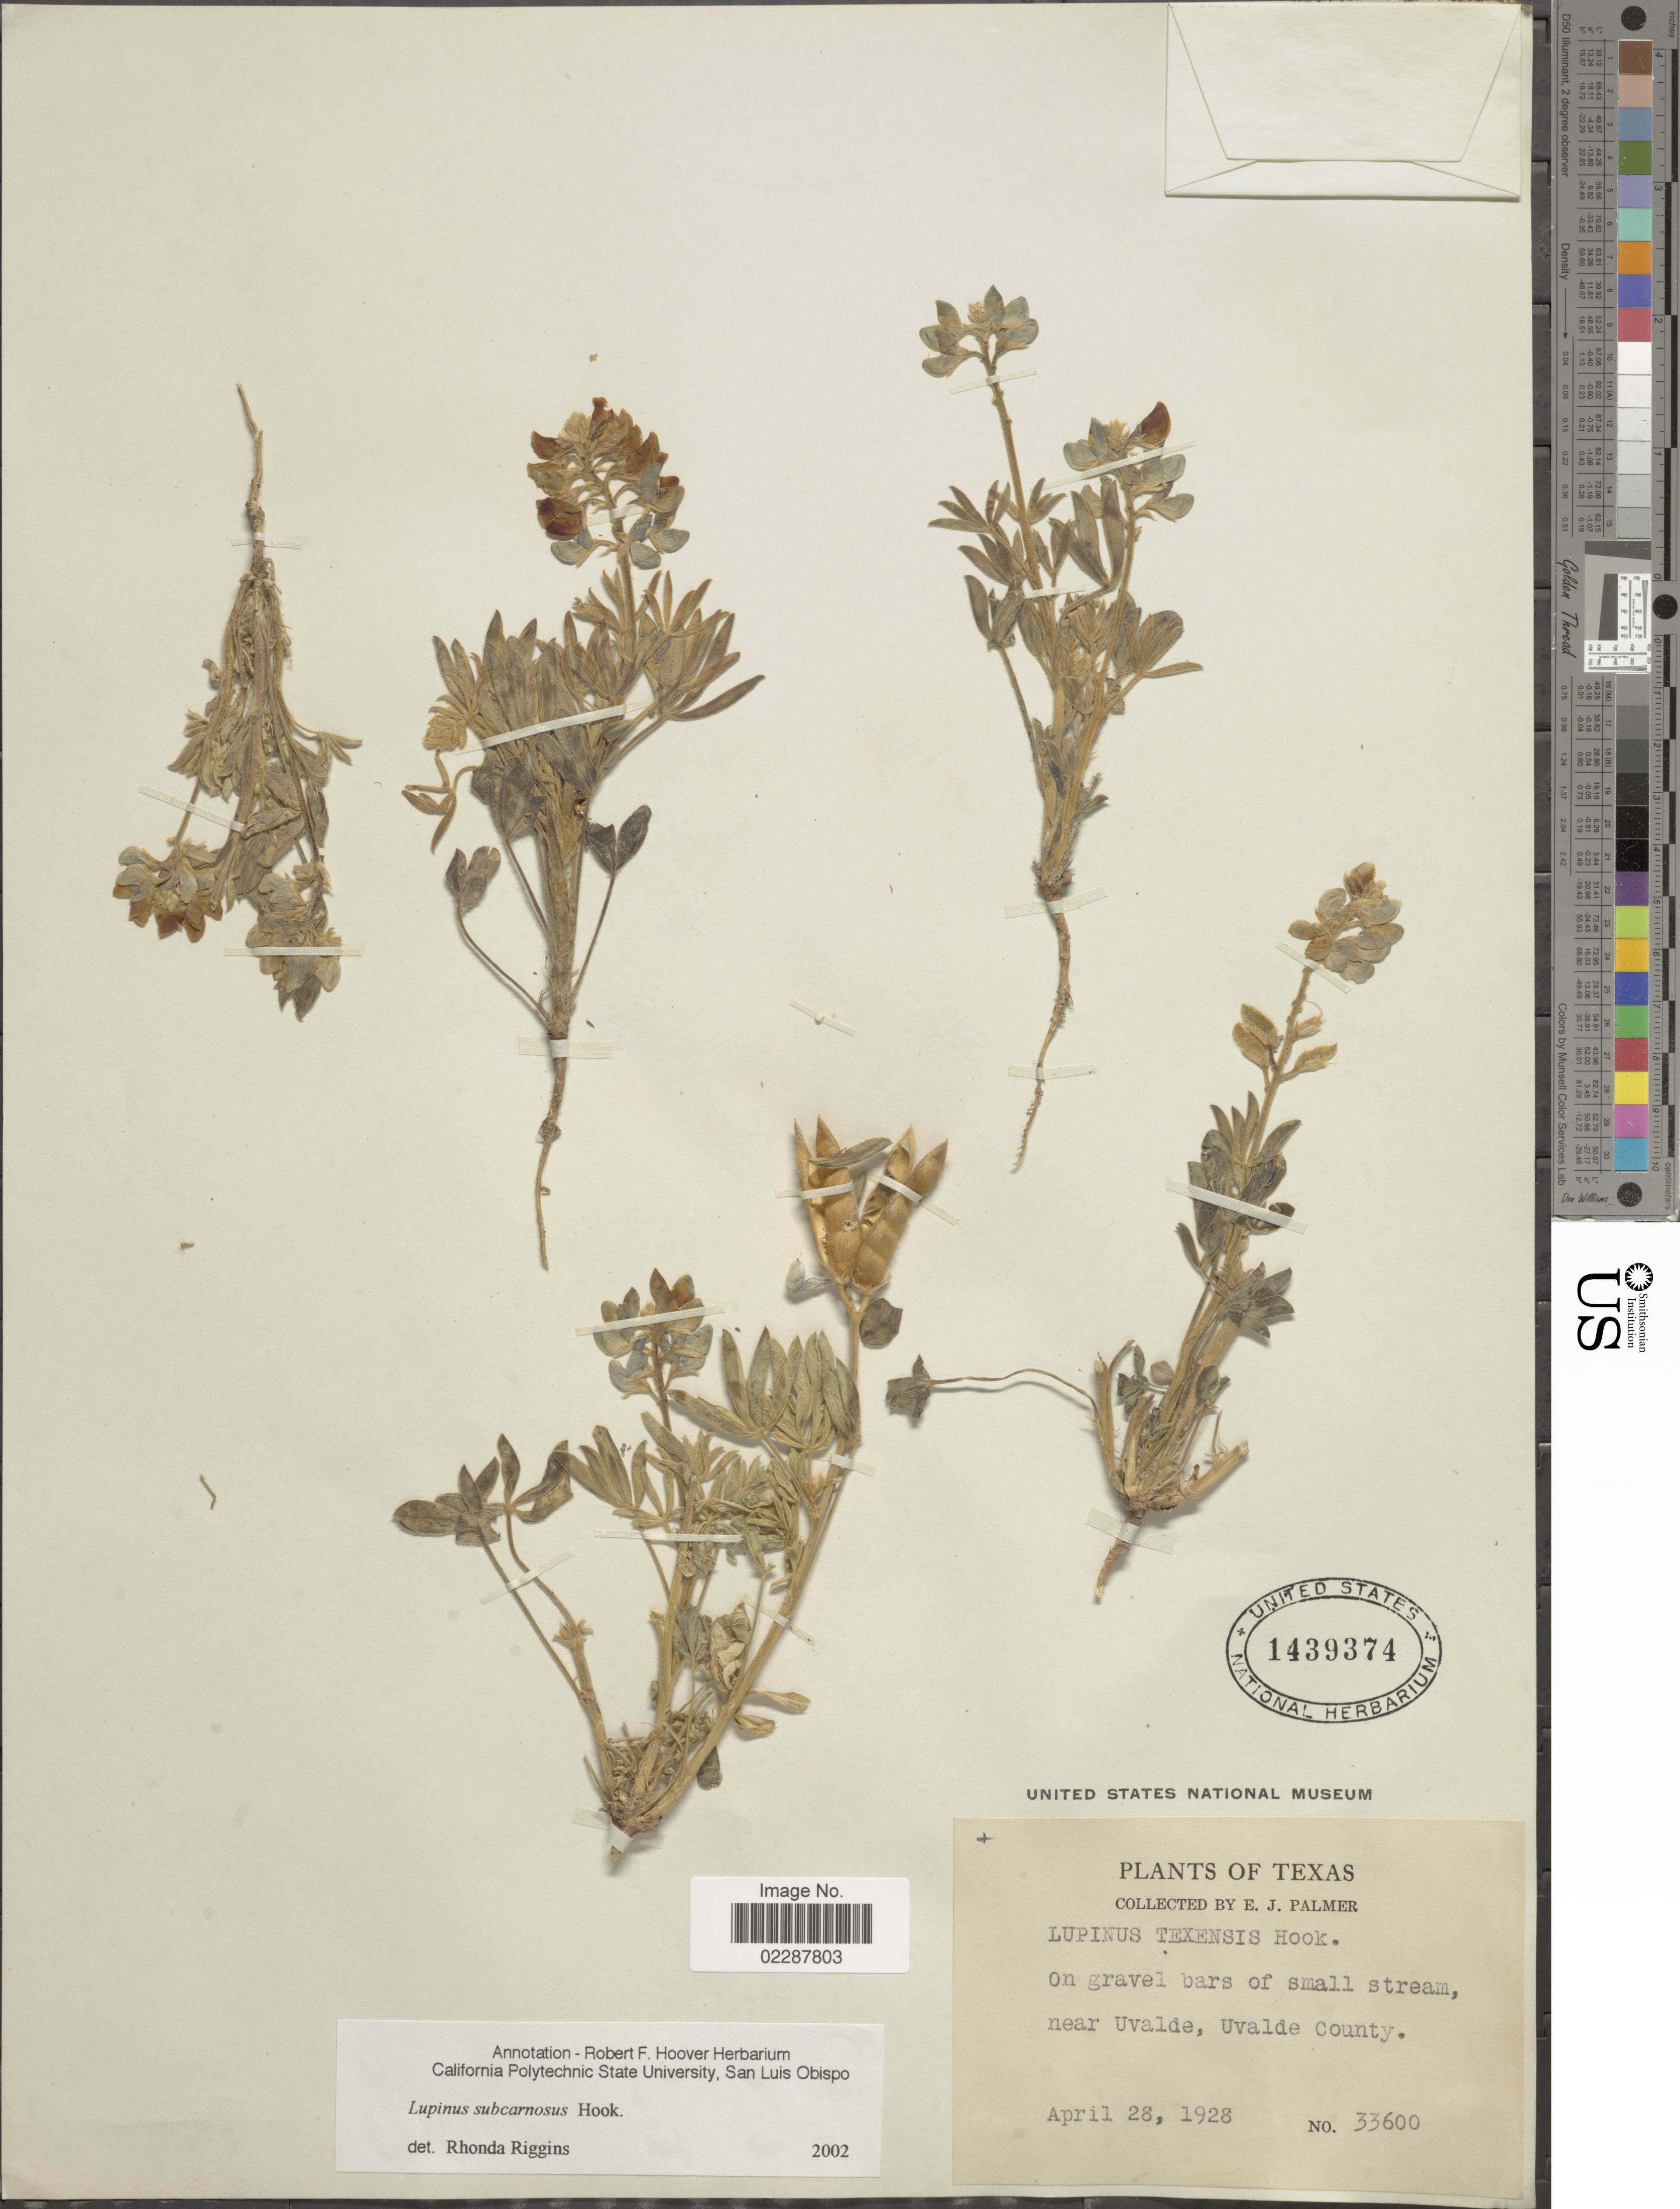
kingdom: Plantae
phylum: Tracheophyta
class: Magnoliopsida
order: Fabales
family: Fabaceae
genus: Lupinus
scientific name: Lupinus subcarnosus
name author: Hook.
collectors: E. J. Palmer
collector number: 33600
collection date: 1928-04-28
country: United States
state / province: Texas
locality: Near Uvalde, Uvalde County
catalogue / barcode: US 1439374